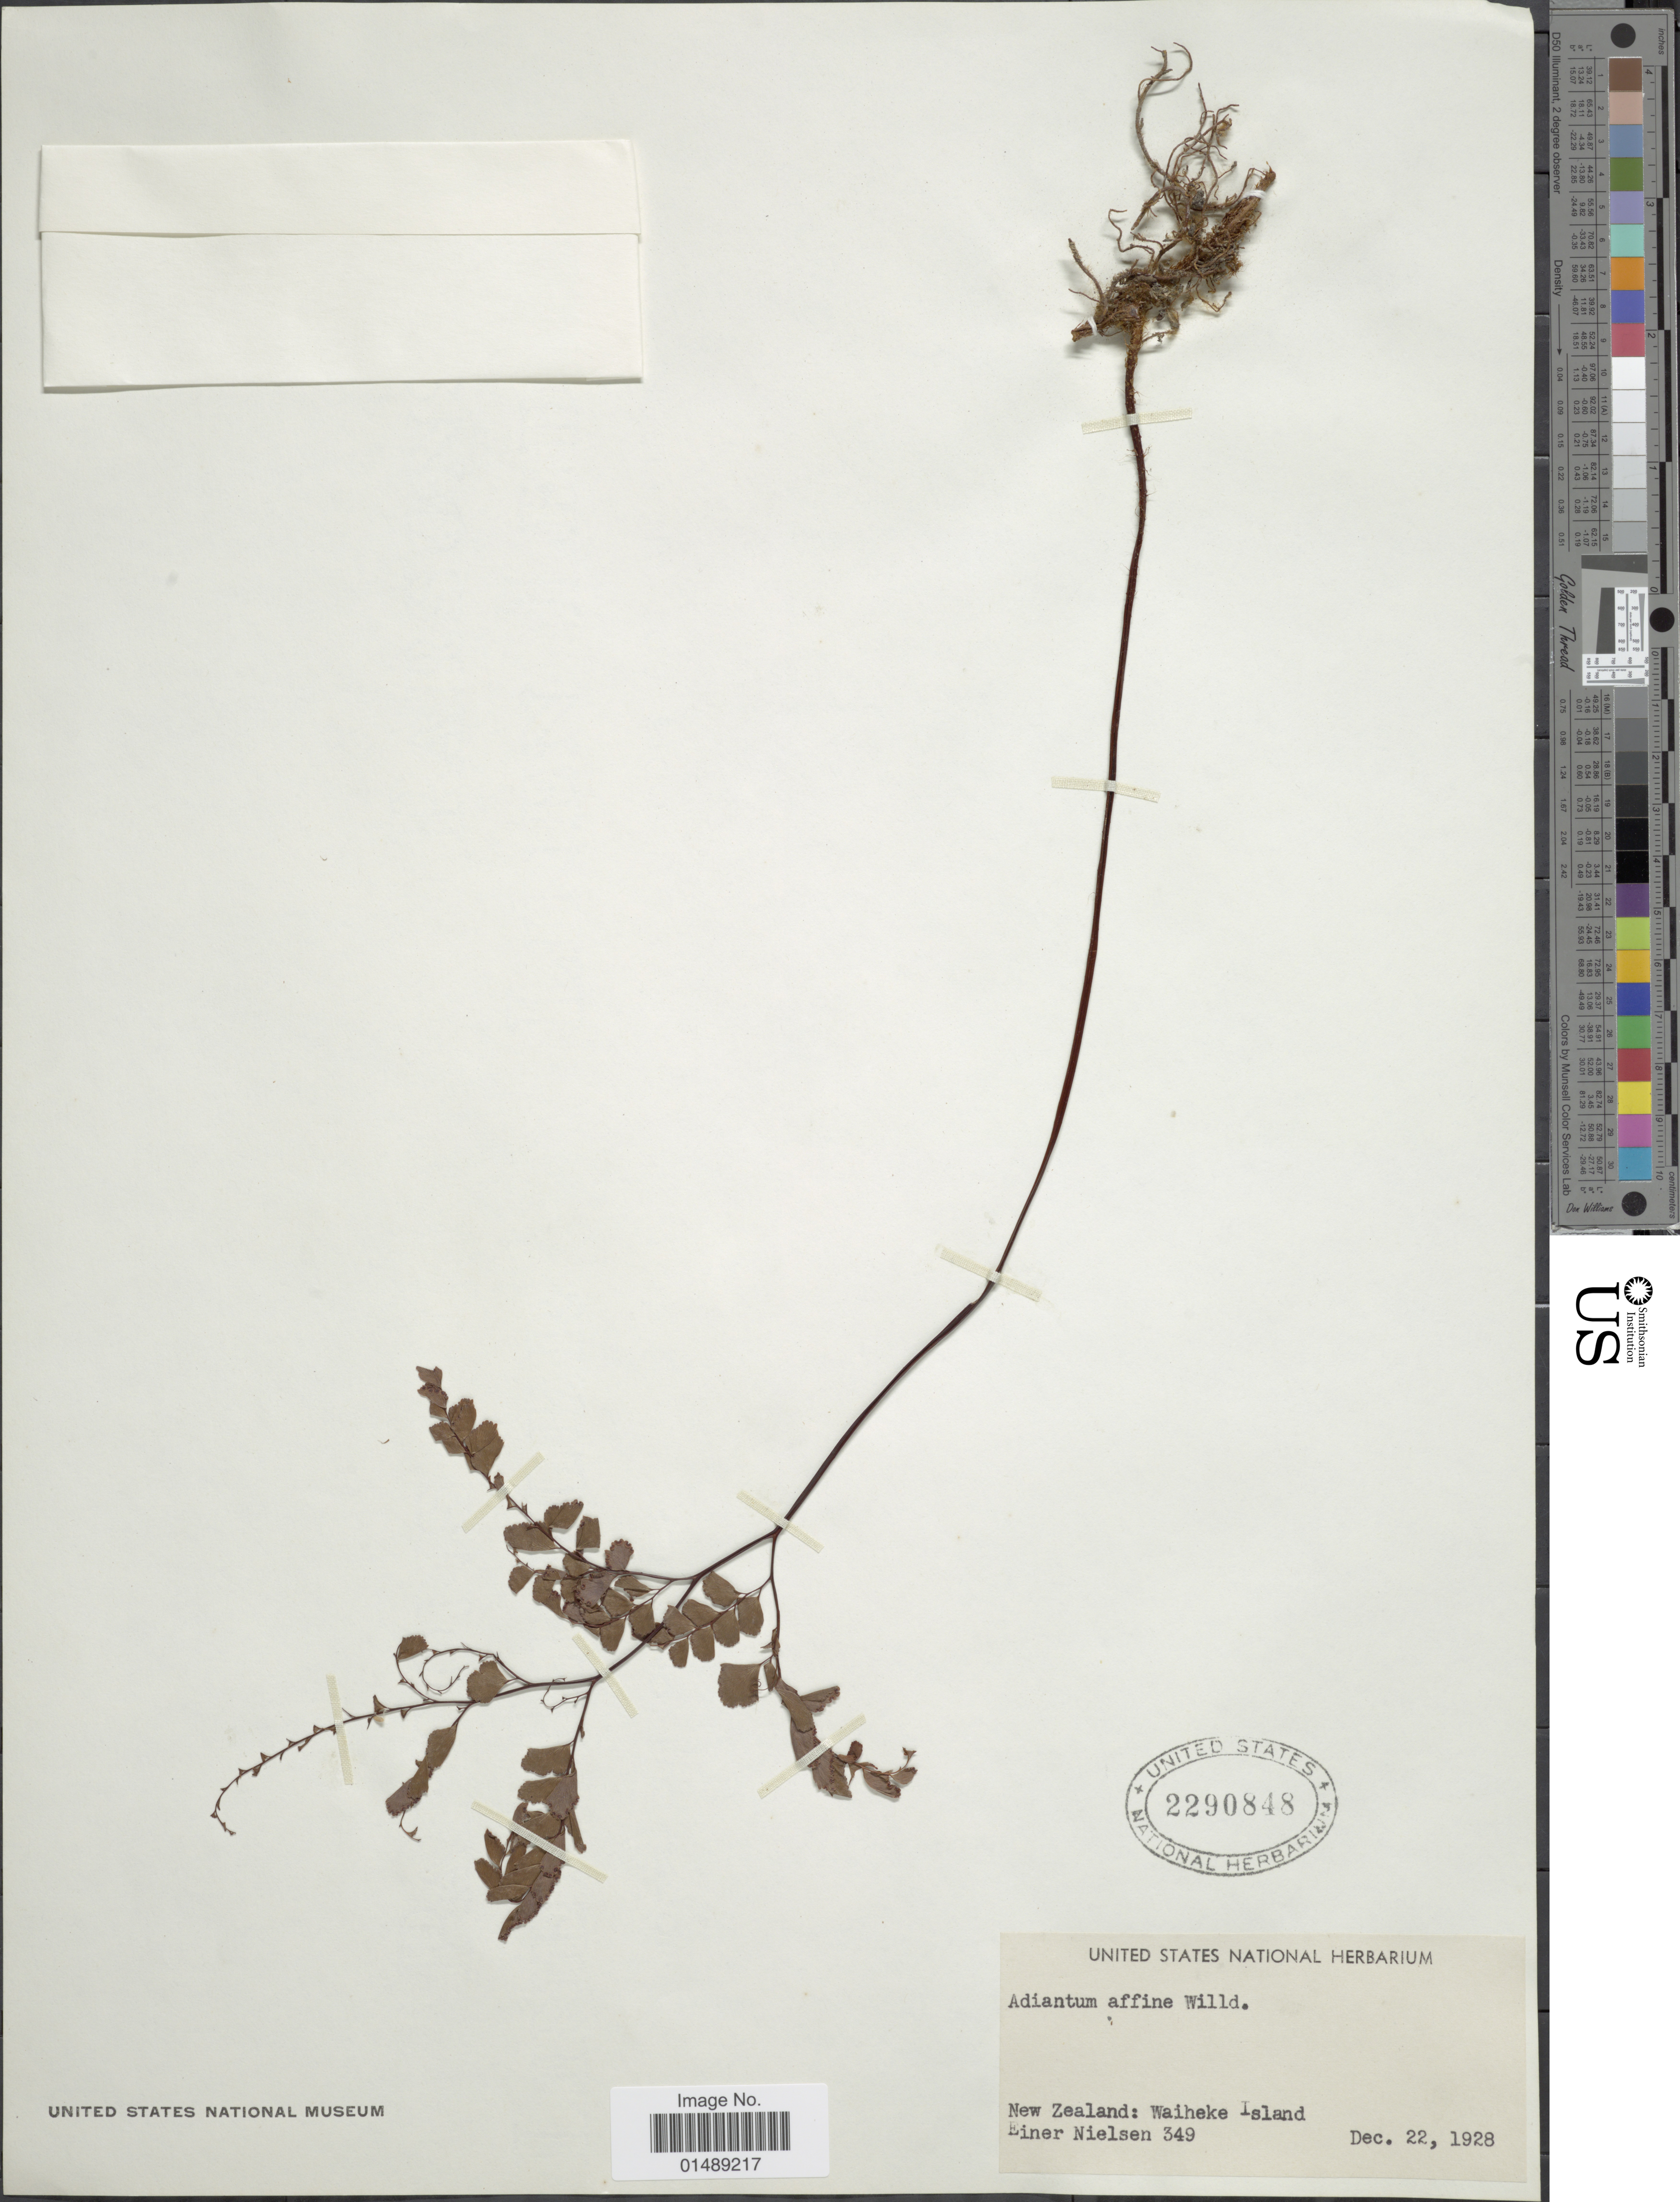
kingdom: Plantae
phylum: Tracheophyta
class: Polypodiopsida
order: Polypodiales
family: Pteridaceae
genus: Adiantum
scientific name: Adiantum affine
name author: Willd.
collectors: E. Nielsen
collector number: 349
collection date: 1928-12-22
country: New Zealand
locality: New Zealand, Waiheke Island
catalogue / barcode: US 2290848